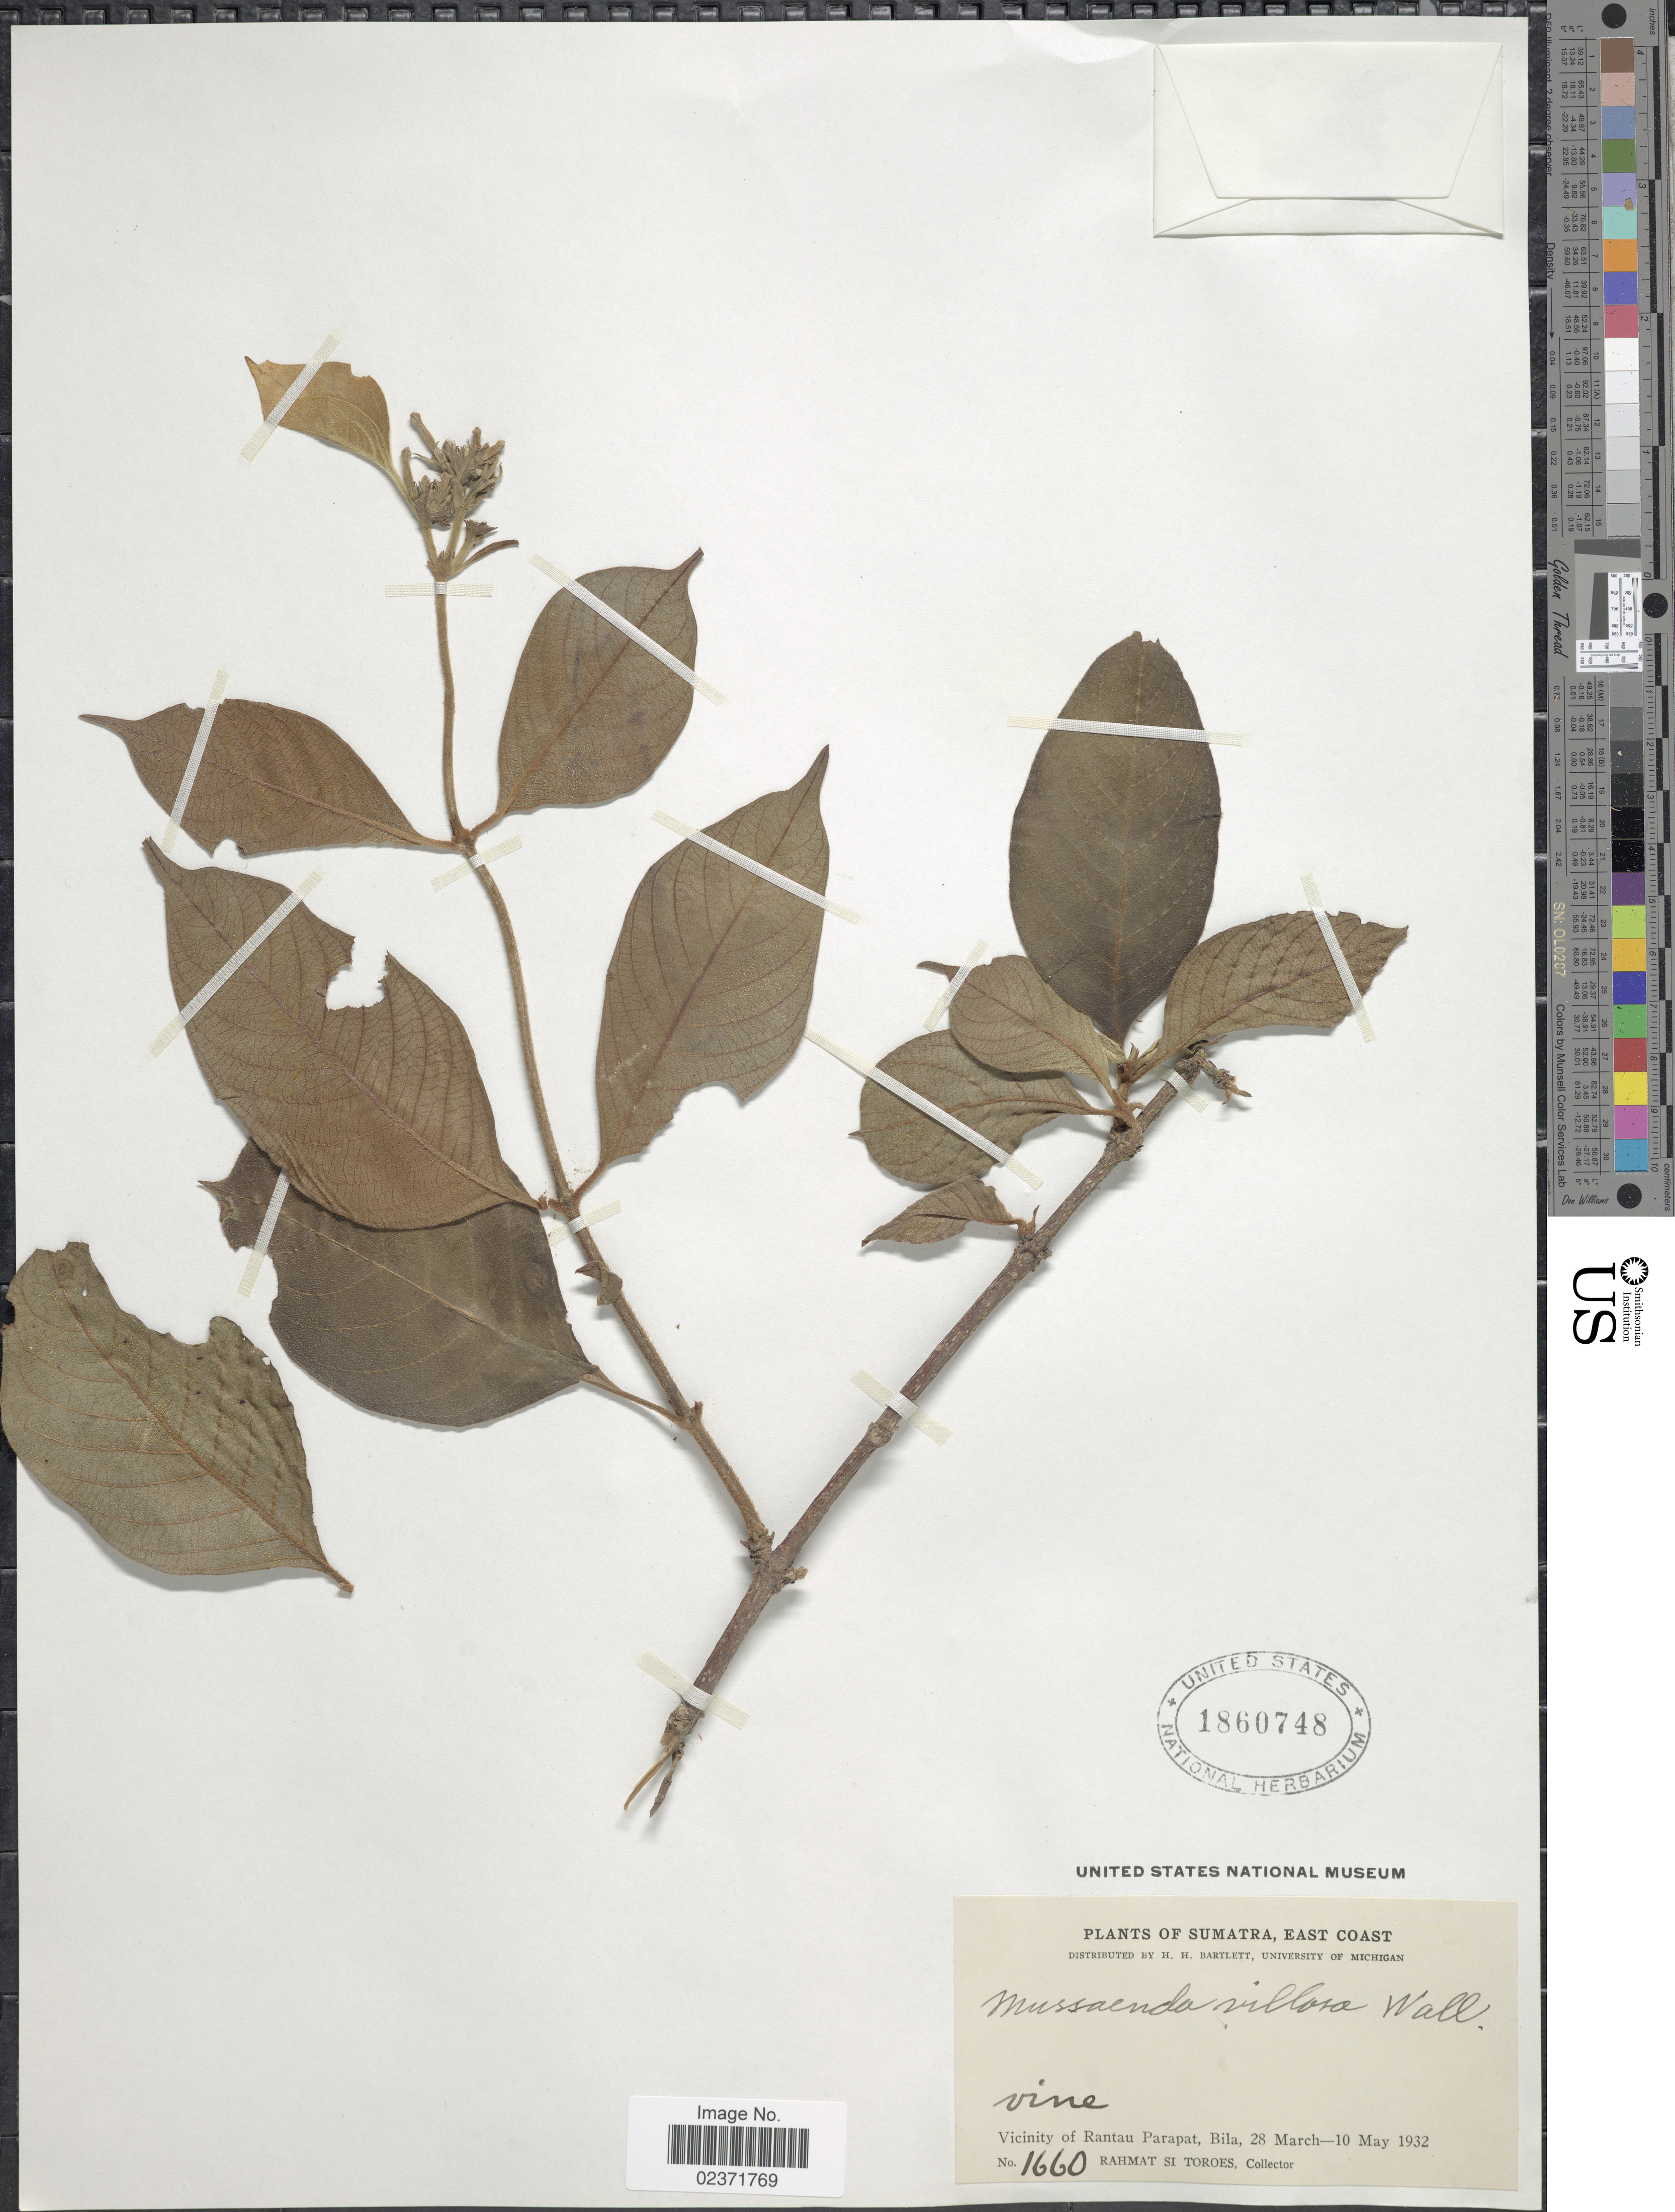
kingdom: Plantae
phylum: Tracheophyta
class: Magnoliopsida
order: Gentianales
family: Rubiaceae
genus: Mussaenda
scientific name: Mussaenda villosa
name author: Wall. ex G. Don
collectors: Rahmat Si Boeea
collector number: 1660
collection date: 1932-03-28/1932-05-10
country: Indonesia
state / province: Sumatra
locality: East Coast, Vicinity of Rantau Parapat, Bila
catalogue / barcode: US 1860748